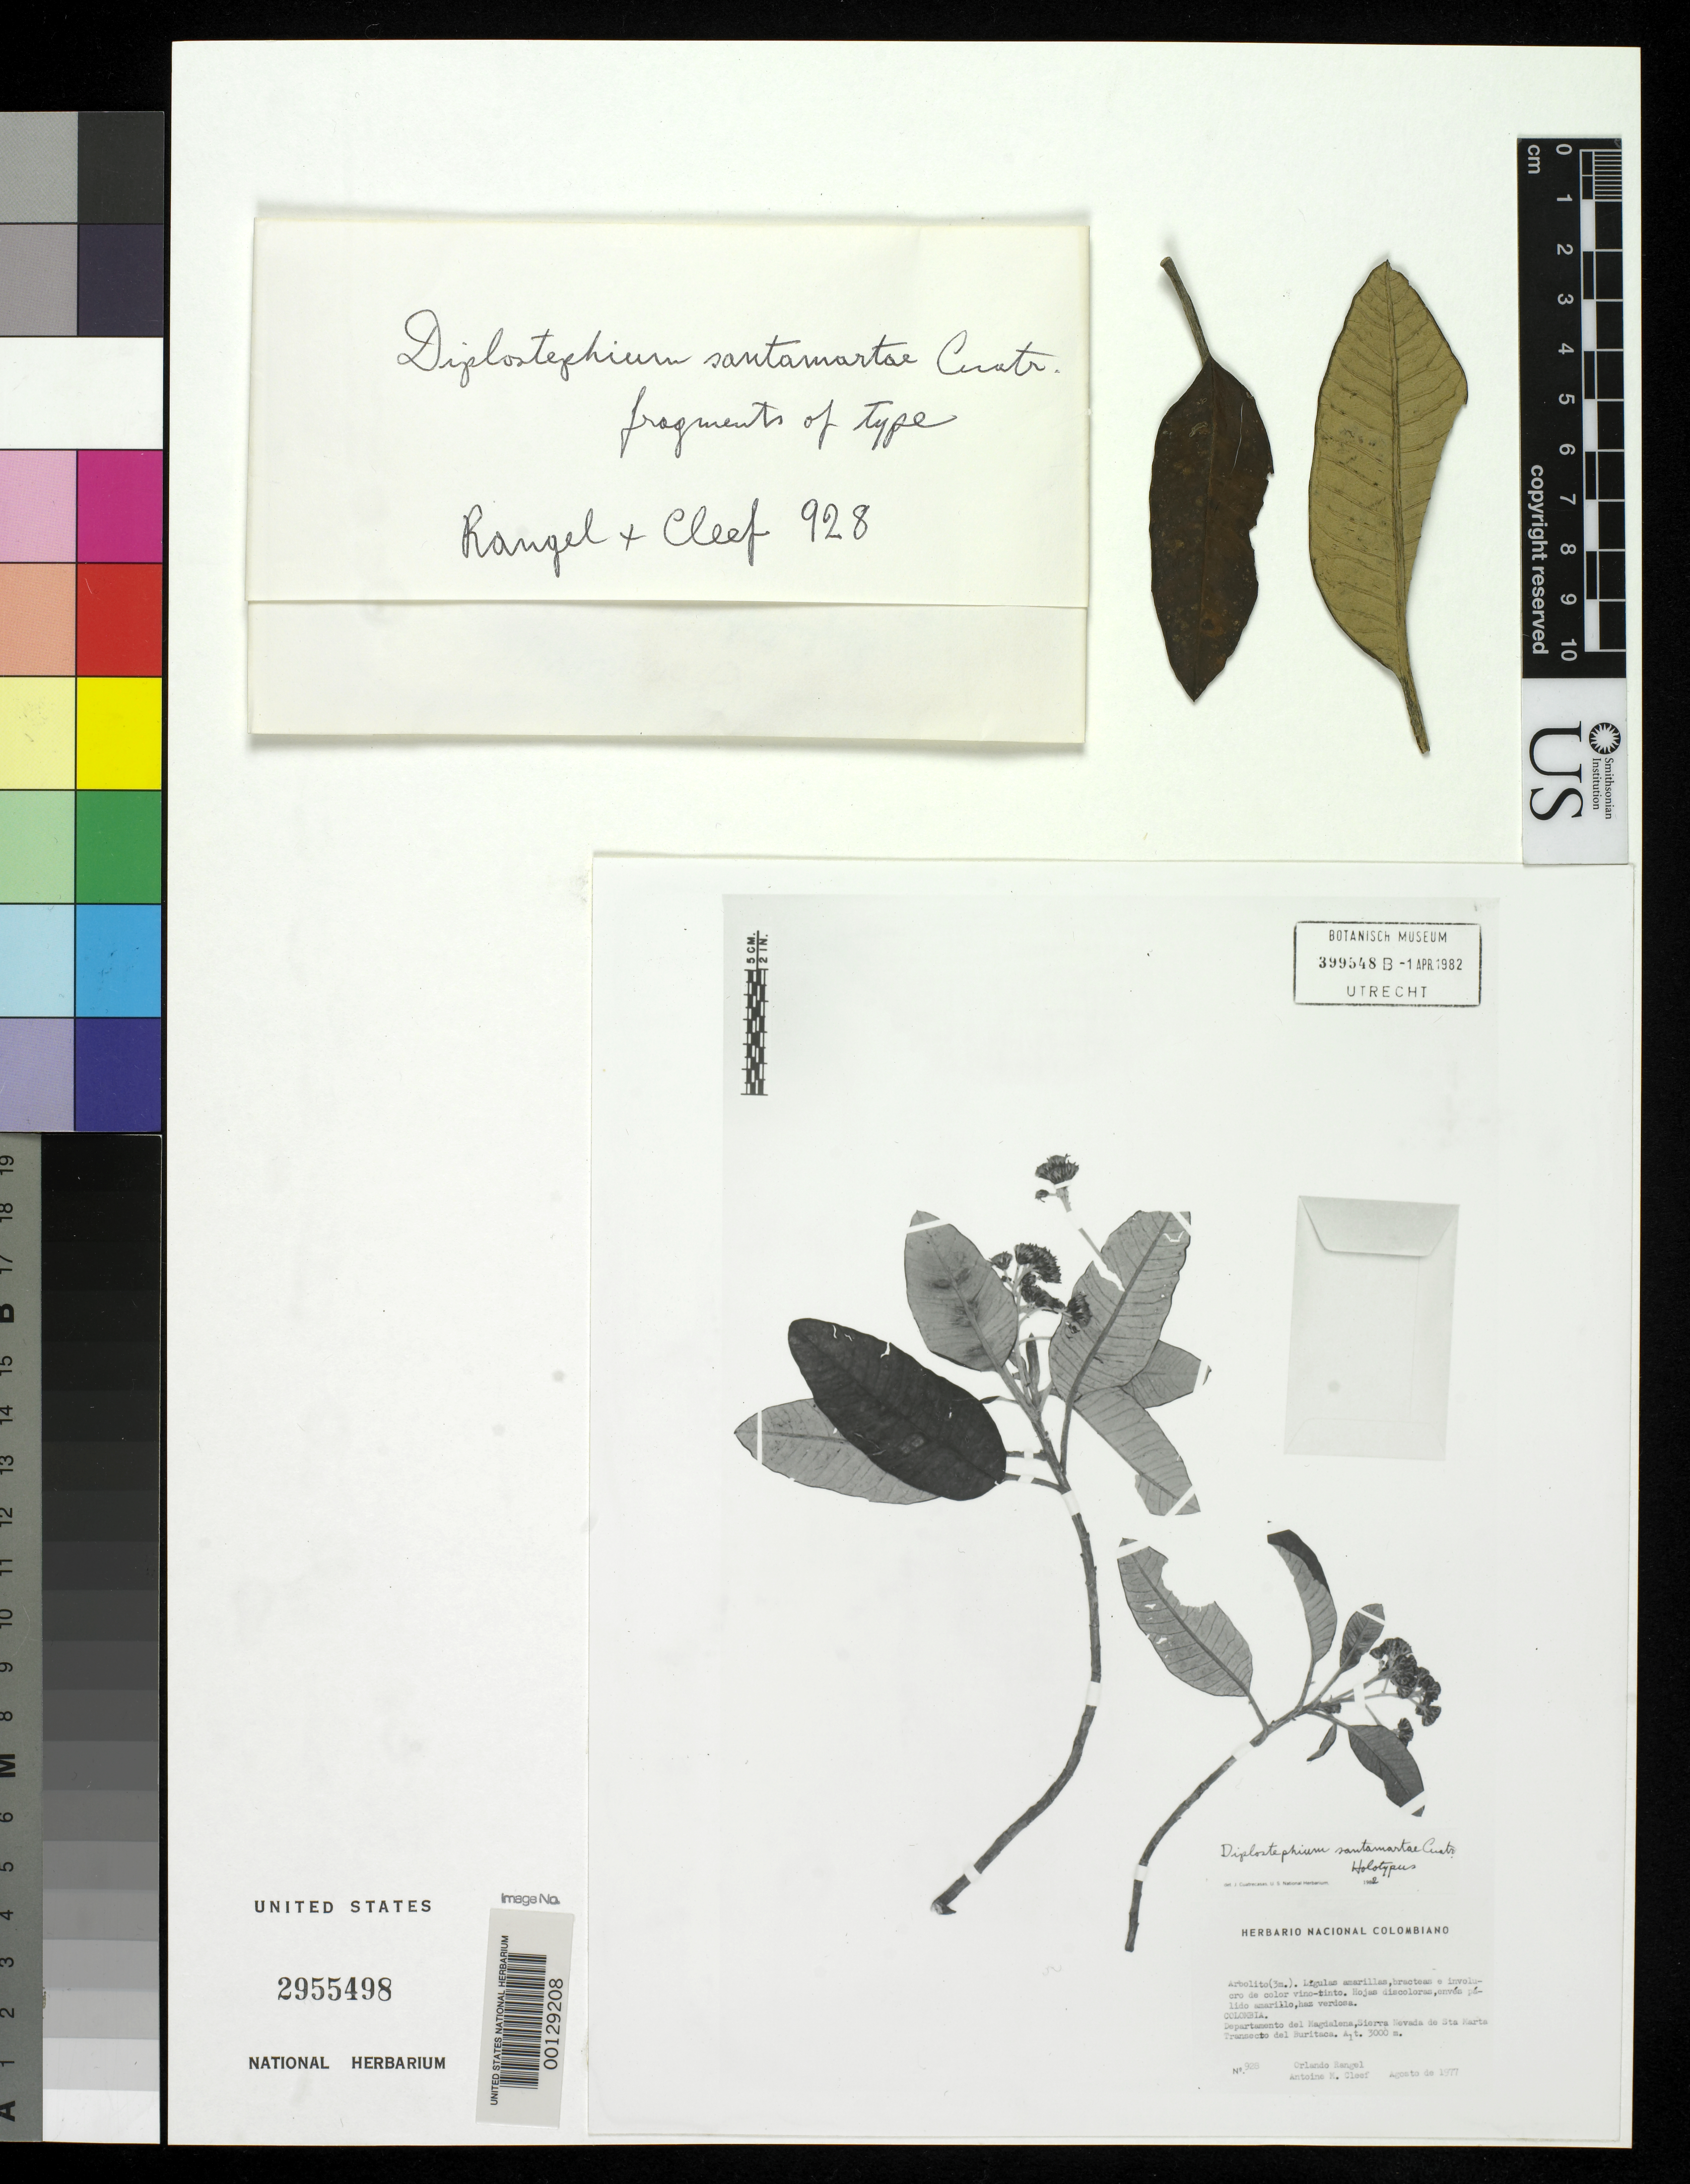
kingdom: Plantae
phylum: Tracheophyta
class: Magnoliopsida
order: Asterales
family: Asteraceae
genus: Diplostephium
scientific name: Diplostephium santamartae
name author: Cuatrec.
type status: Isotype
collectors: J. O. Rangel Ch. & A. M. Cleef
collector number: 928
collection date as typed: Aug 1977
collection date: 1977-08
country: Colombia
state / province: Magdalena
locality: Sierra Nevada de Santa Marta, transecto del Buritaca.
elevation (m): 3000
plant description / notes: Photograph of holotype specimen (U) with fragmentary material, presumably from the same specimen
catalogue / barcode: US 2955498